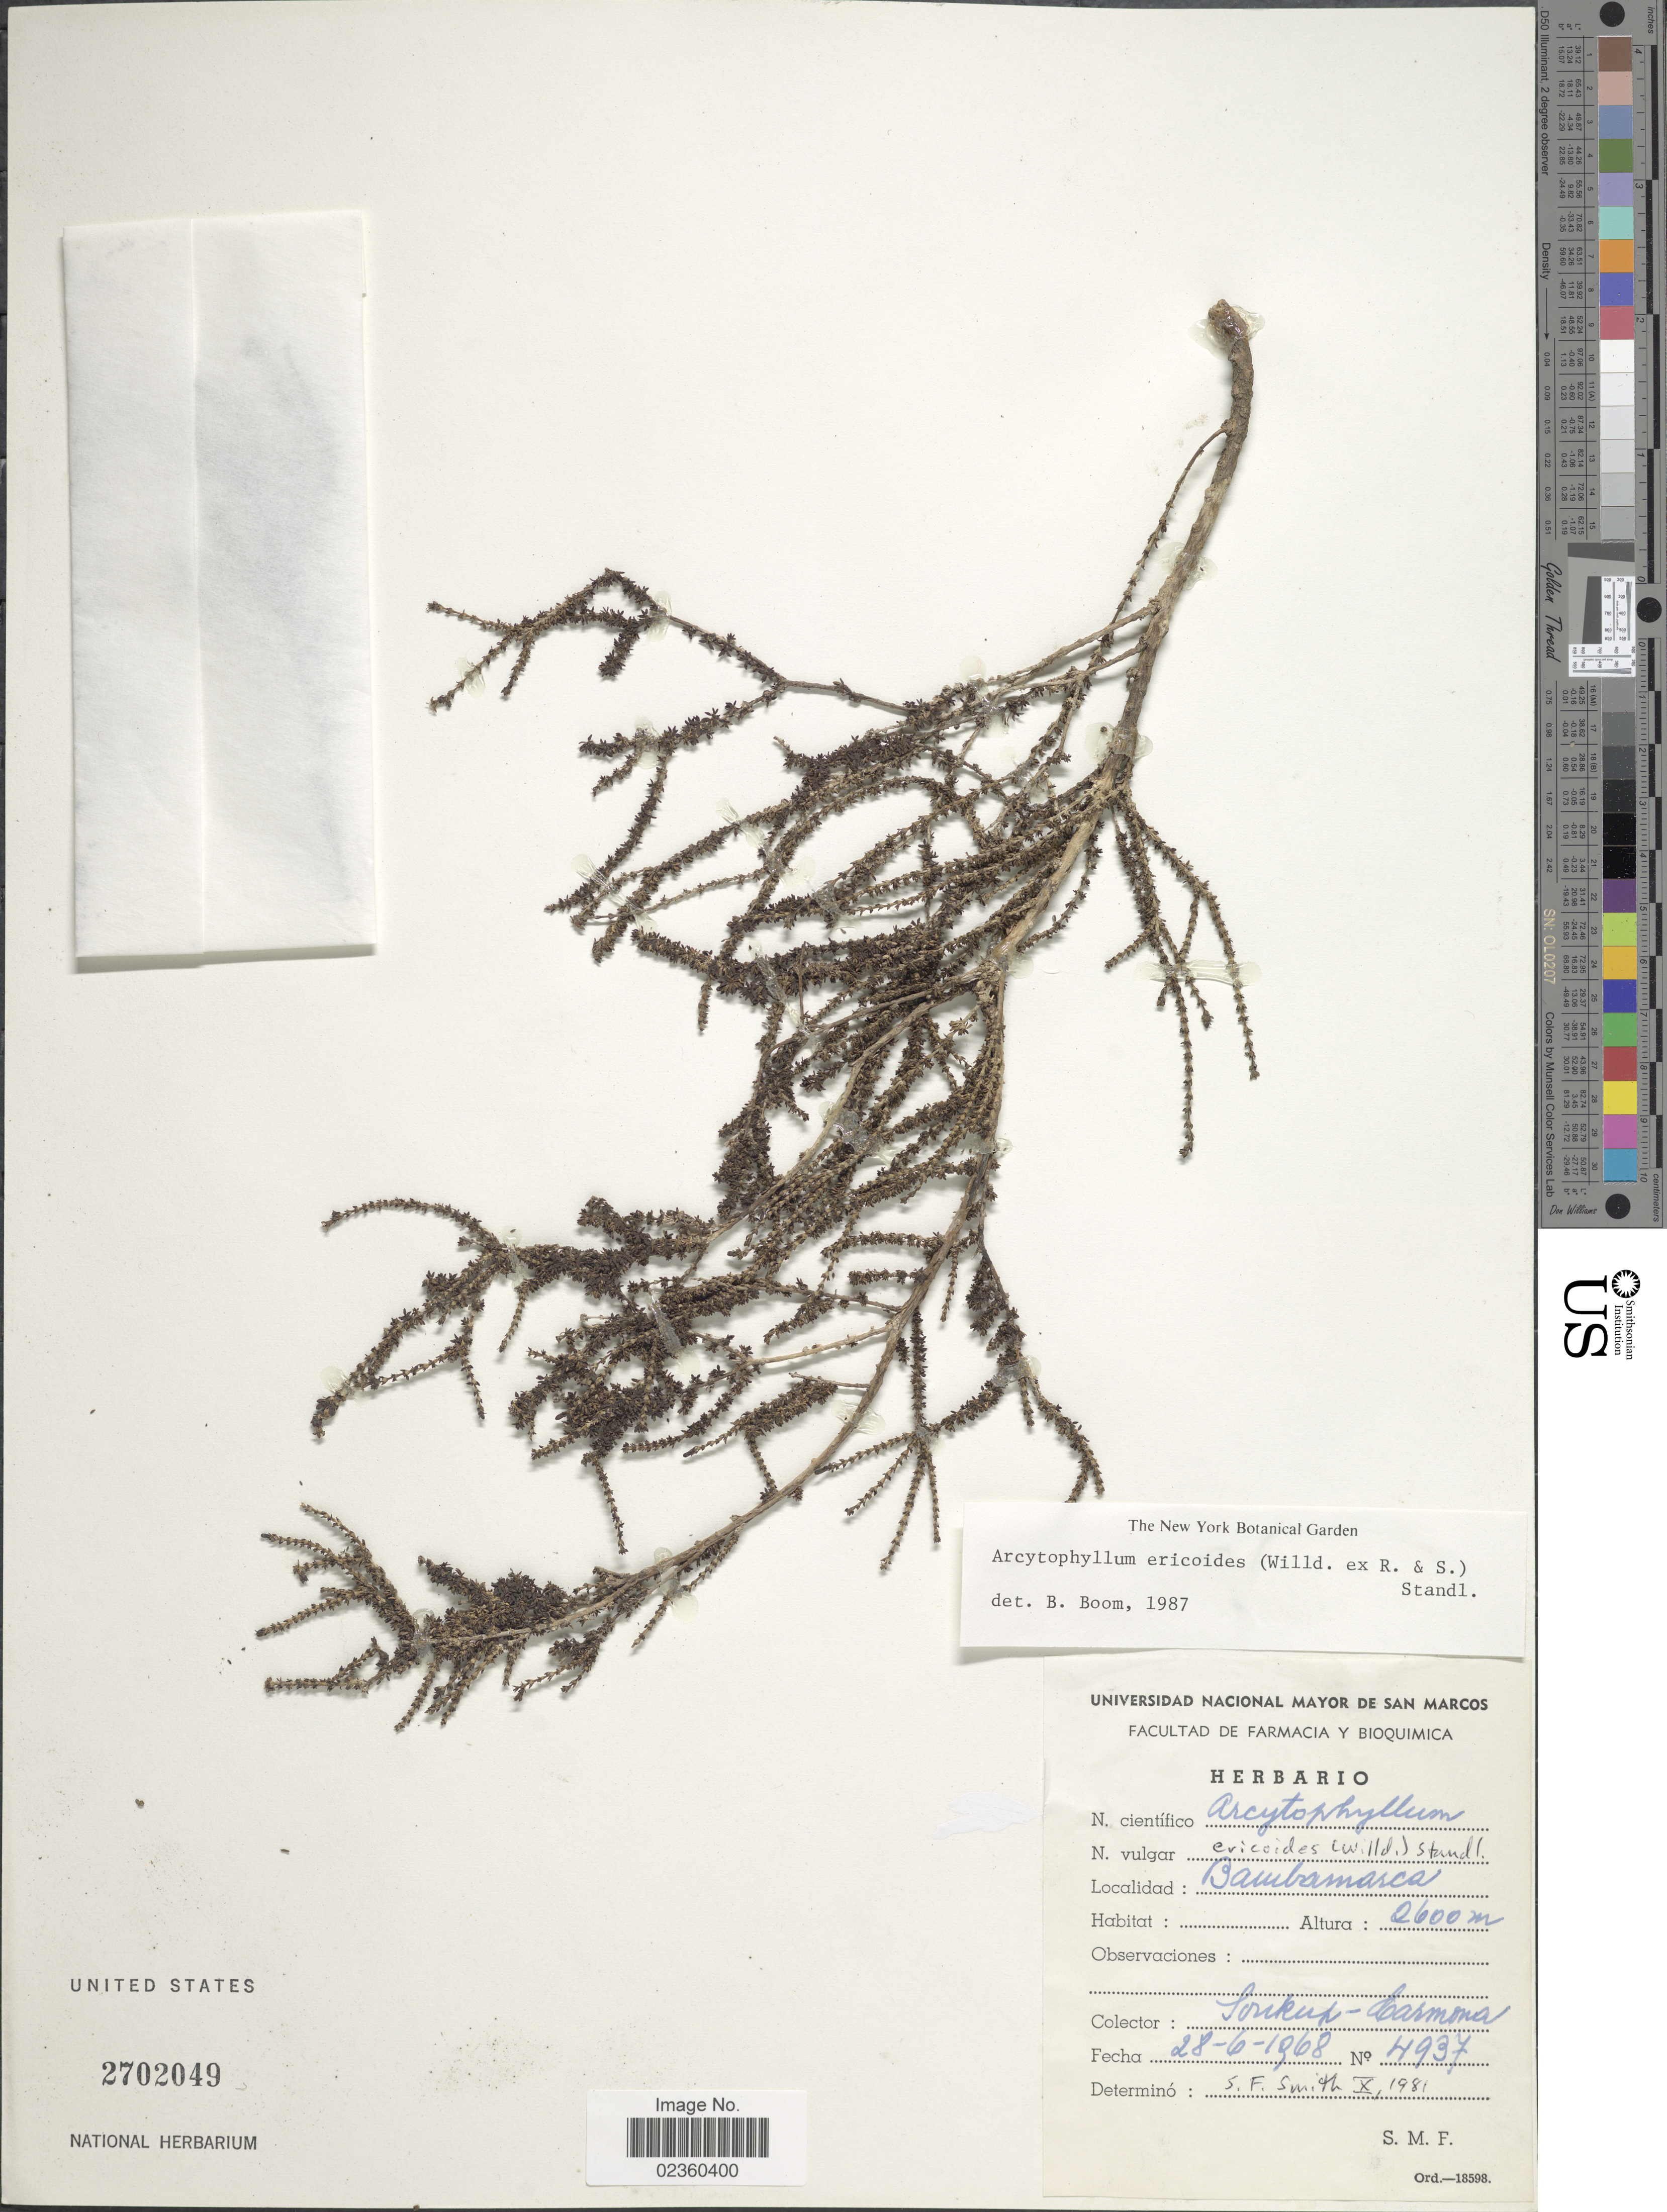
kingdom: Plantae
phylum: Tracheophyta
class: Magnoliopsida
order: Gentianales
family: Rubiaceae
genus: Arcytophyllum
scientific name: Arcytophyllum ericoides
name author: (Willd. ex Roem. & Schult.) Standl.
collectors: Soukup-Carmona, --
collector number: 4937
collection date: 1968-06-28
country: Peru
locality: Bambamarca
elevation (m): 2600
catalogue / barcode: US 2702049